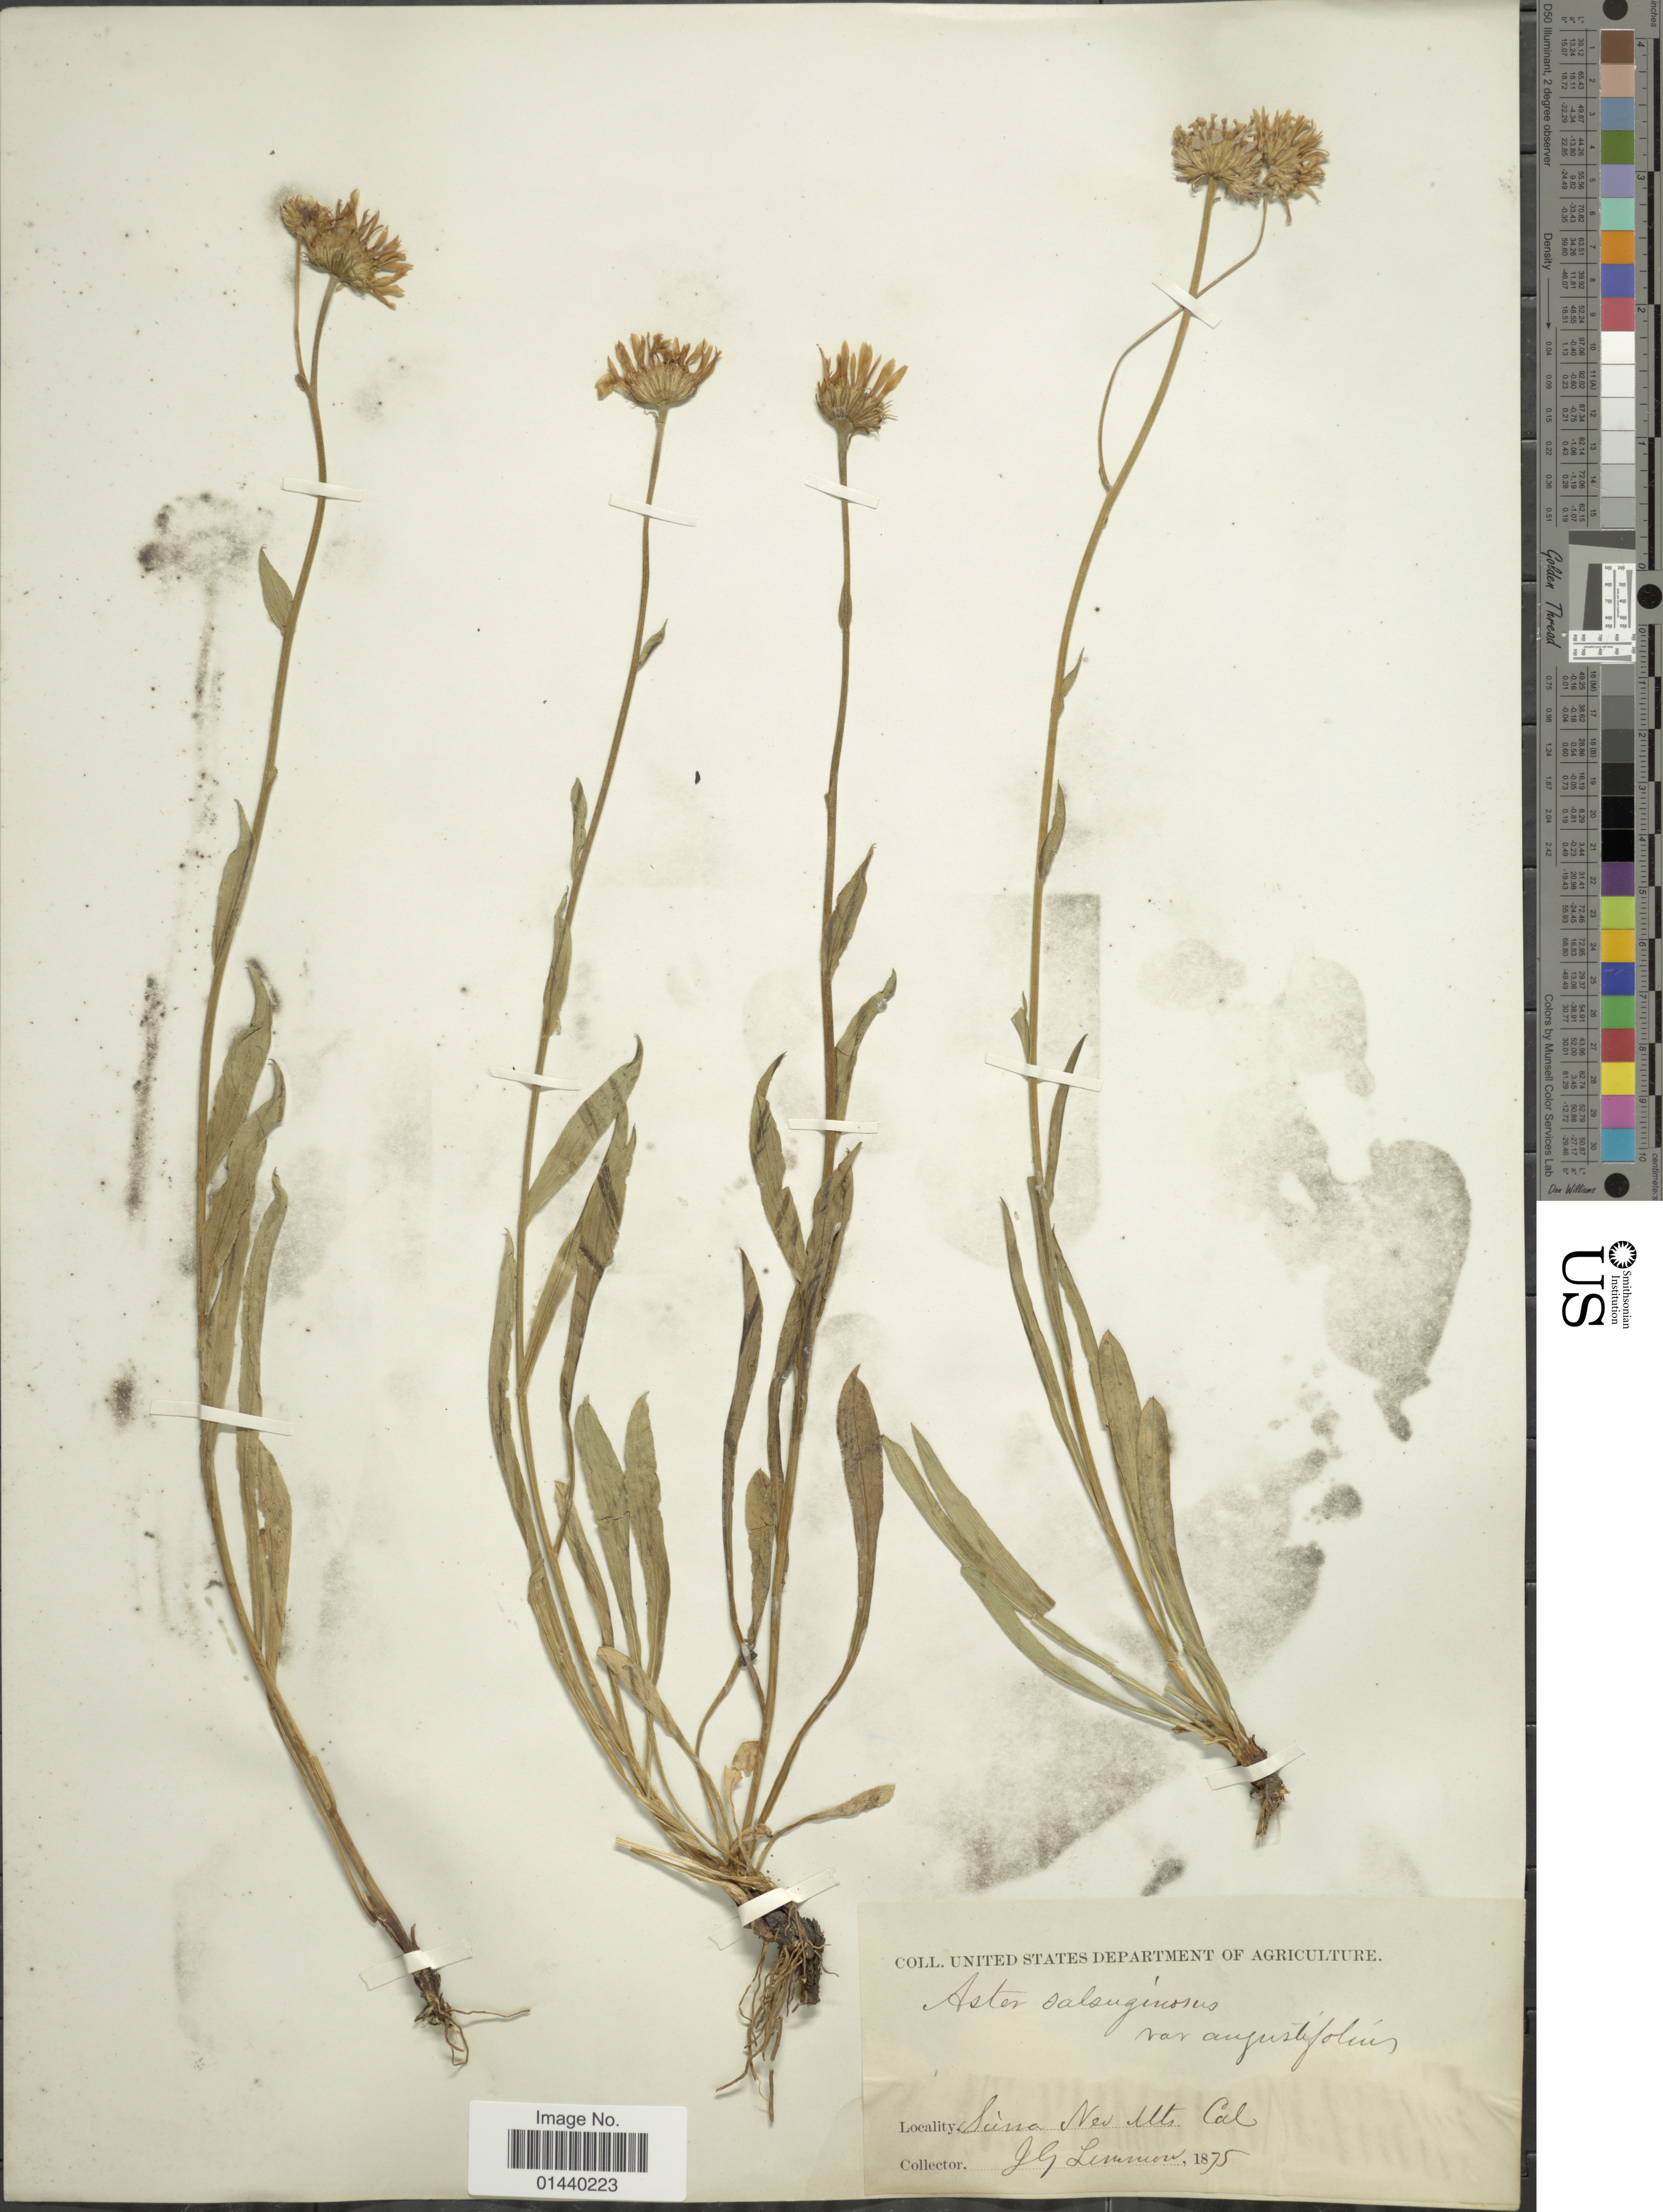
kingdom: Plantae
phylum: Tracheophyta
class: Magnoliopsida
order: Asterales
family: Asteraceae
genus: Erigeron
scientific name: Erigeron salsuginosus var. angustifolius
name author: A. Gray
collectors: J. Lemmon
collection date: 1875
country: United States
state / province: California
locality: Sierra New Mts Cal.